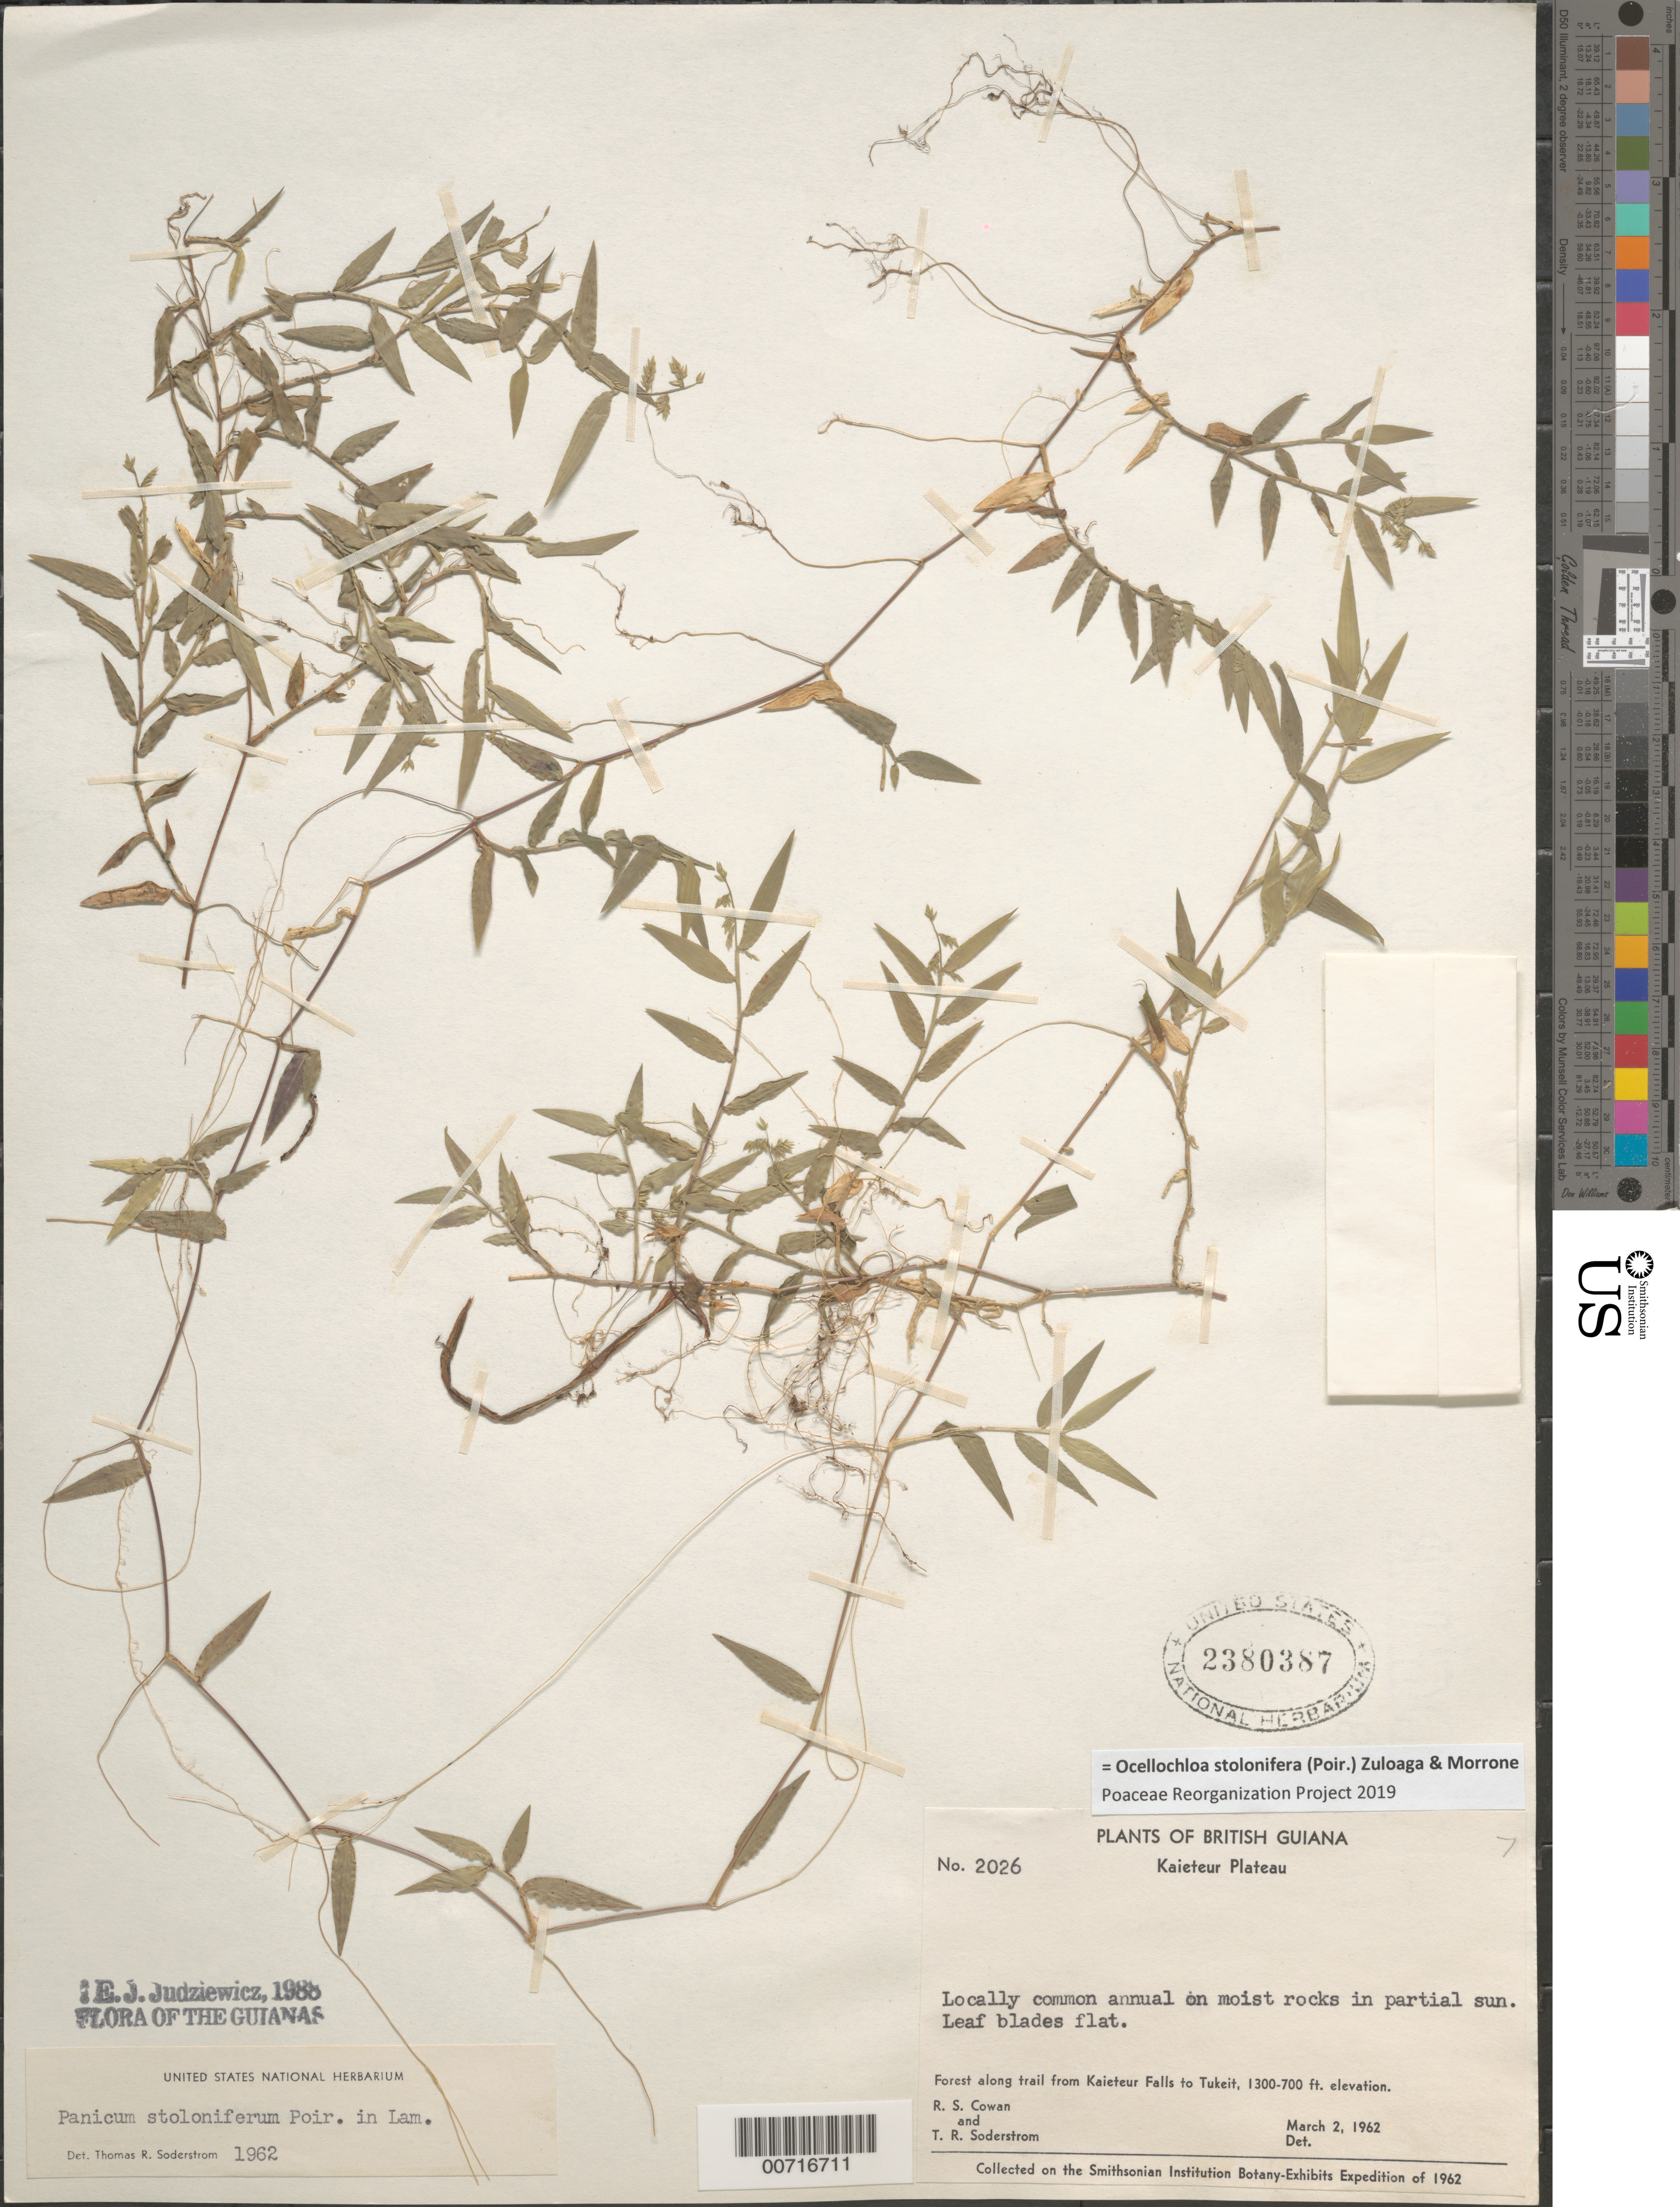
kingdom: Plantae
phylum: Tracheophyta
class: Liliopsida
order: Poales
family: Poaceae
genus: Panicum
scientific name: Panicum stoloniferum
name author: Poir.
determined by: Judziewicz, E. J.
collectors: R. S. Cowan & T. R. Soderstrom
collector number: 2026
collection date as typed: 2-Mar-62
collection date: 1962-03-02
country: Guyana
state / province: Potaro-Siparuni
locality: Kaieteur Plateau, trail from Kaieteur Plateau to Tukeit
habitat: Moist rocks in partial sun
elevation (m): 213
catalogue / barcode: US 2380387